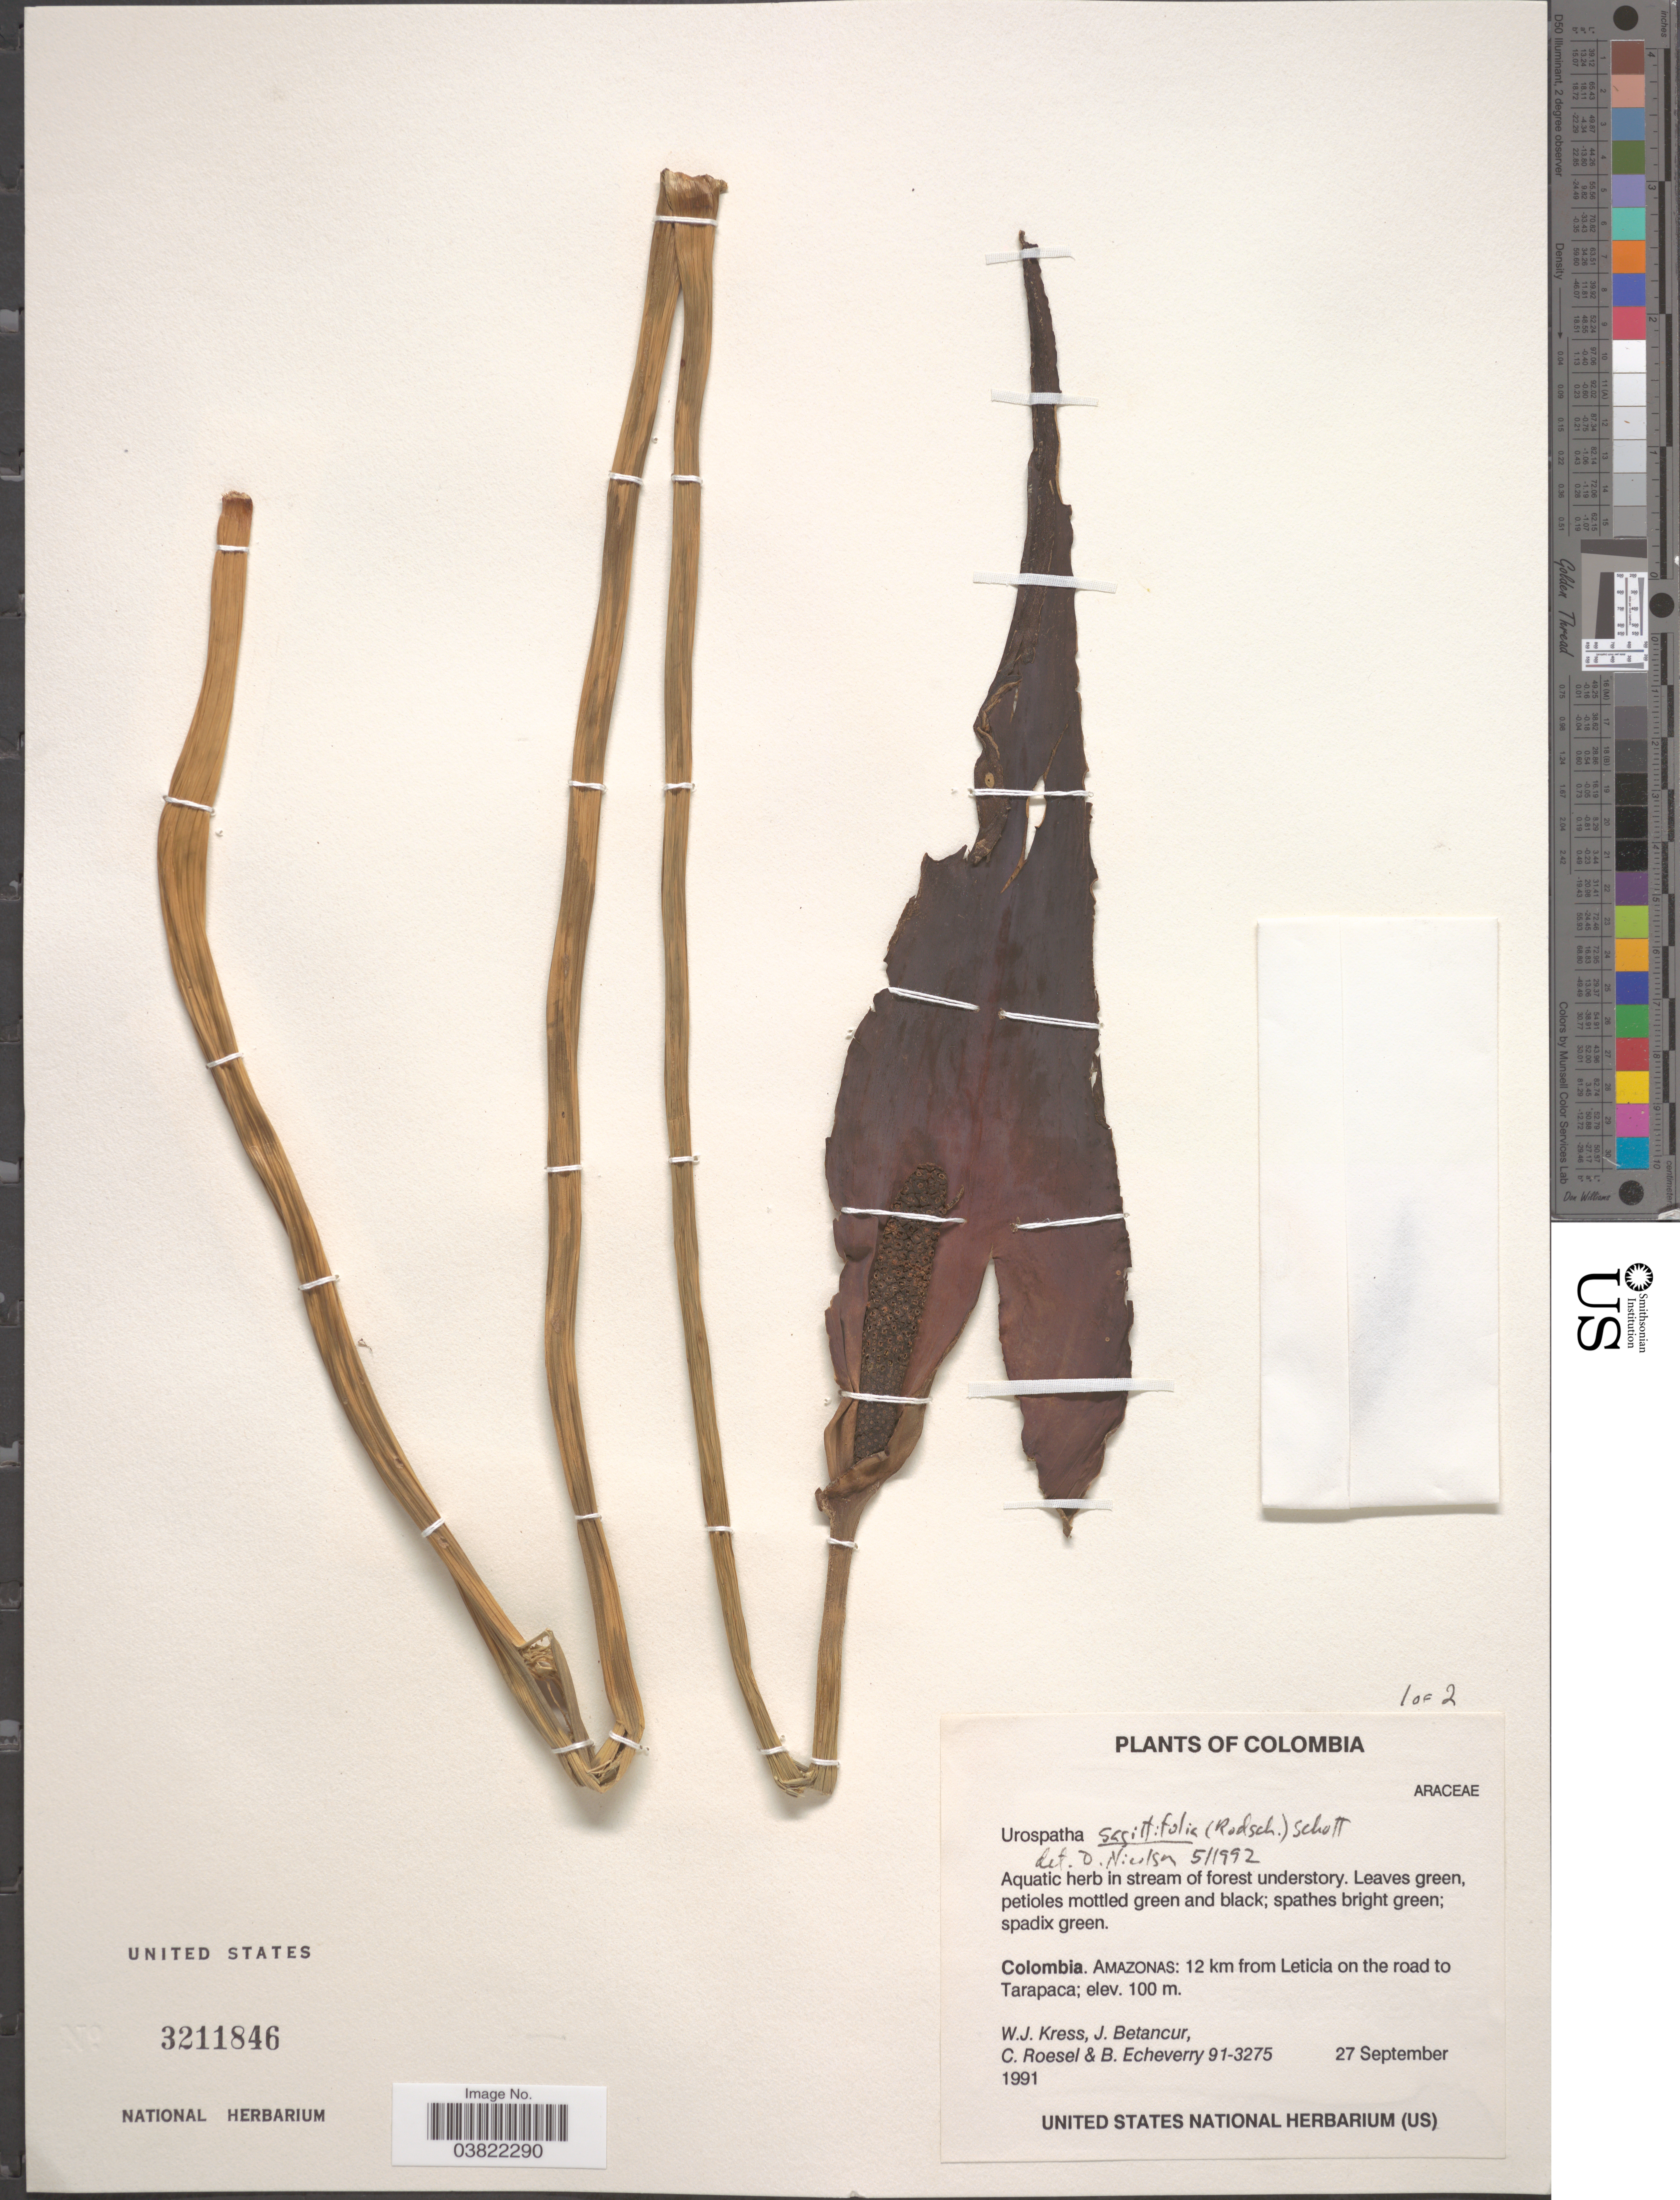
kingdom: Plantae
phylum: Tracheophyta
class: Liliopsida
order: Alismatales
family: Araceae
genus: Urospatha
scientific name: Urospatha sagittifolia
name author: (Rudge) Schott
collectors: W. J. Kress, J. Betancur, C. S. Roesel & B. Echeverry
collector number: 91-3275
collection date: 1991-09-27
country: Colombia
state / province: Amazônas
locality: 12 km from Leticia on the road to Tarapaca.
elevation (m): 100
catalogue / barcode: US 3211846